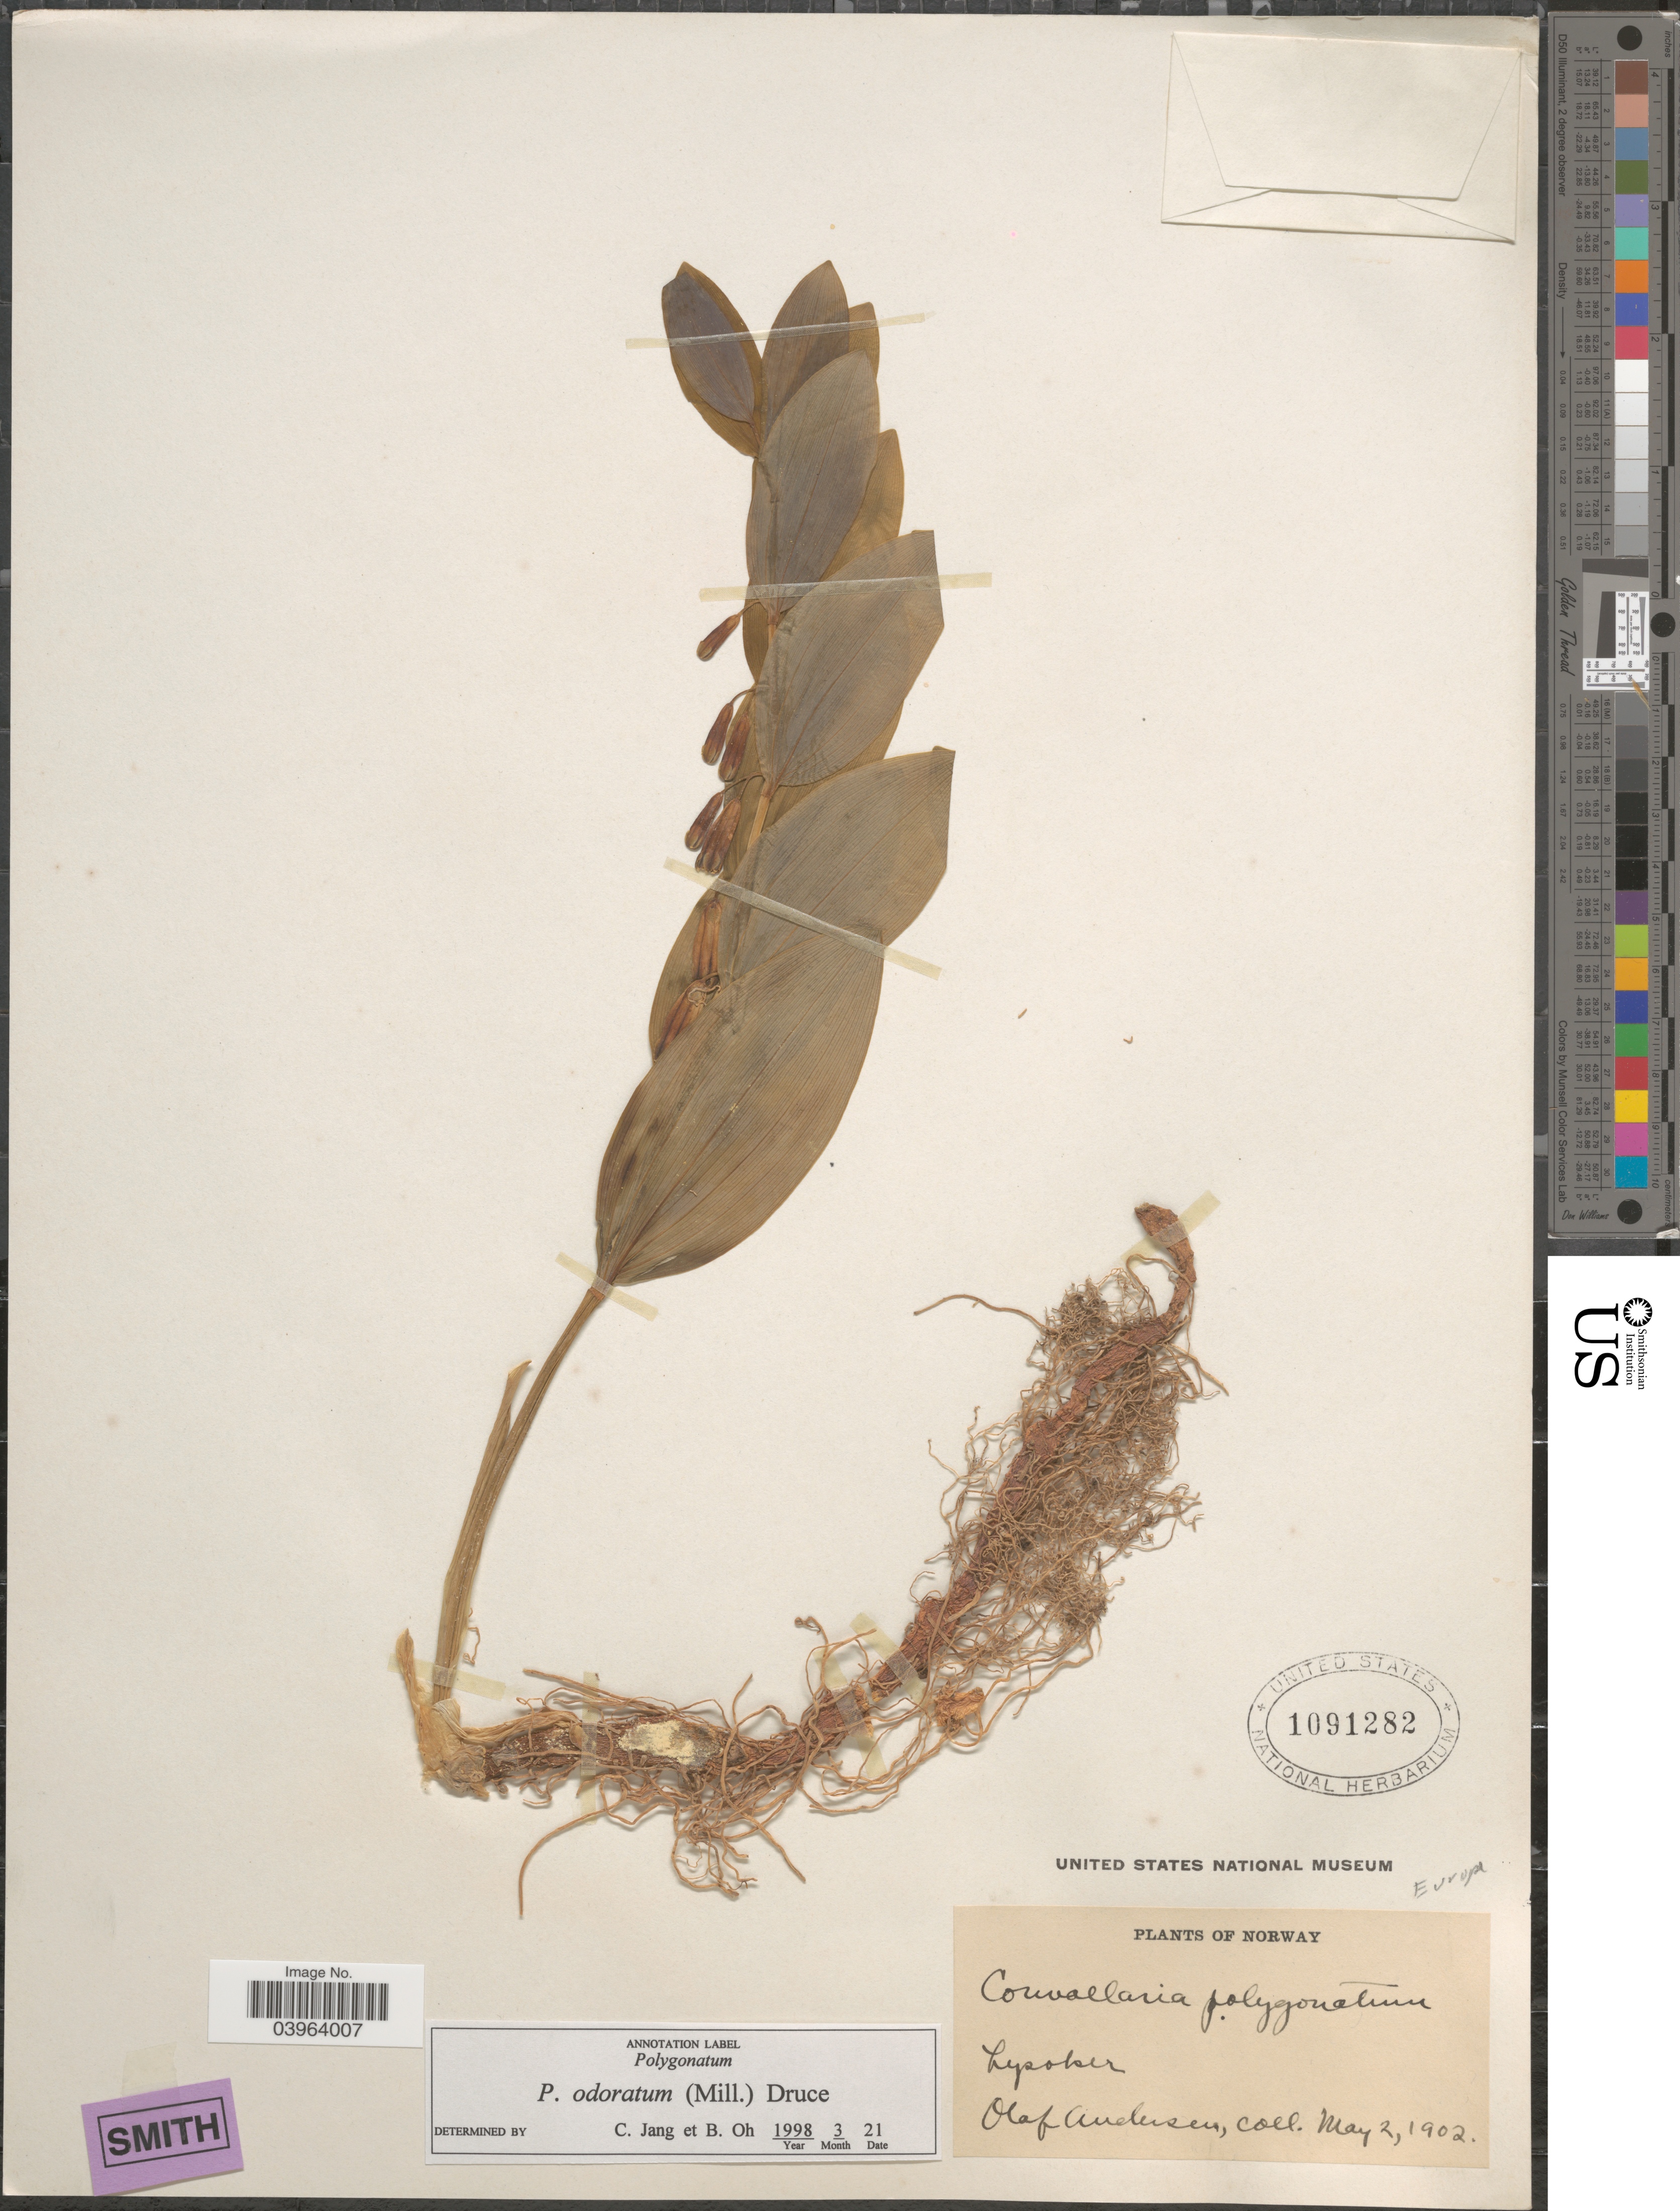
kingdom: Plantae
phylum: Tracheophyta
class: Liliopsida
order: Asparagales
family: Asparagaceae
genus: Polygonatum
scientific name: Polygonatum odoratum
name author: (Mill.) Druce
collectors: O. Andersen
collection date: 1902-05-02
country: Norway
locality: Lysaker.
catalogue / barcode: US 1091282